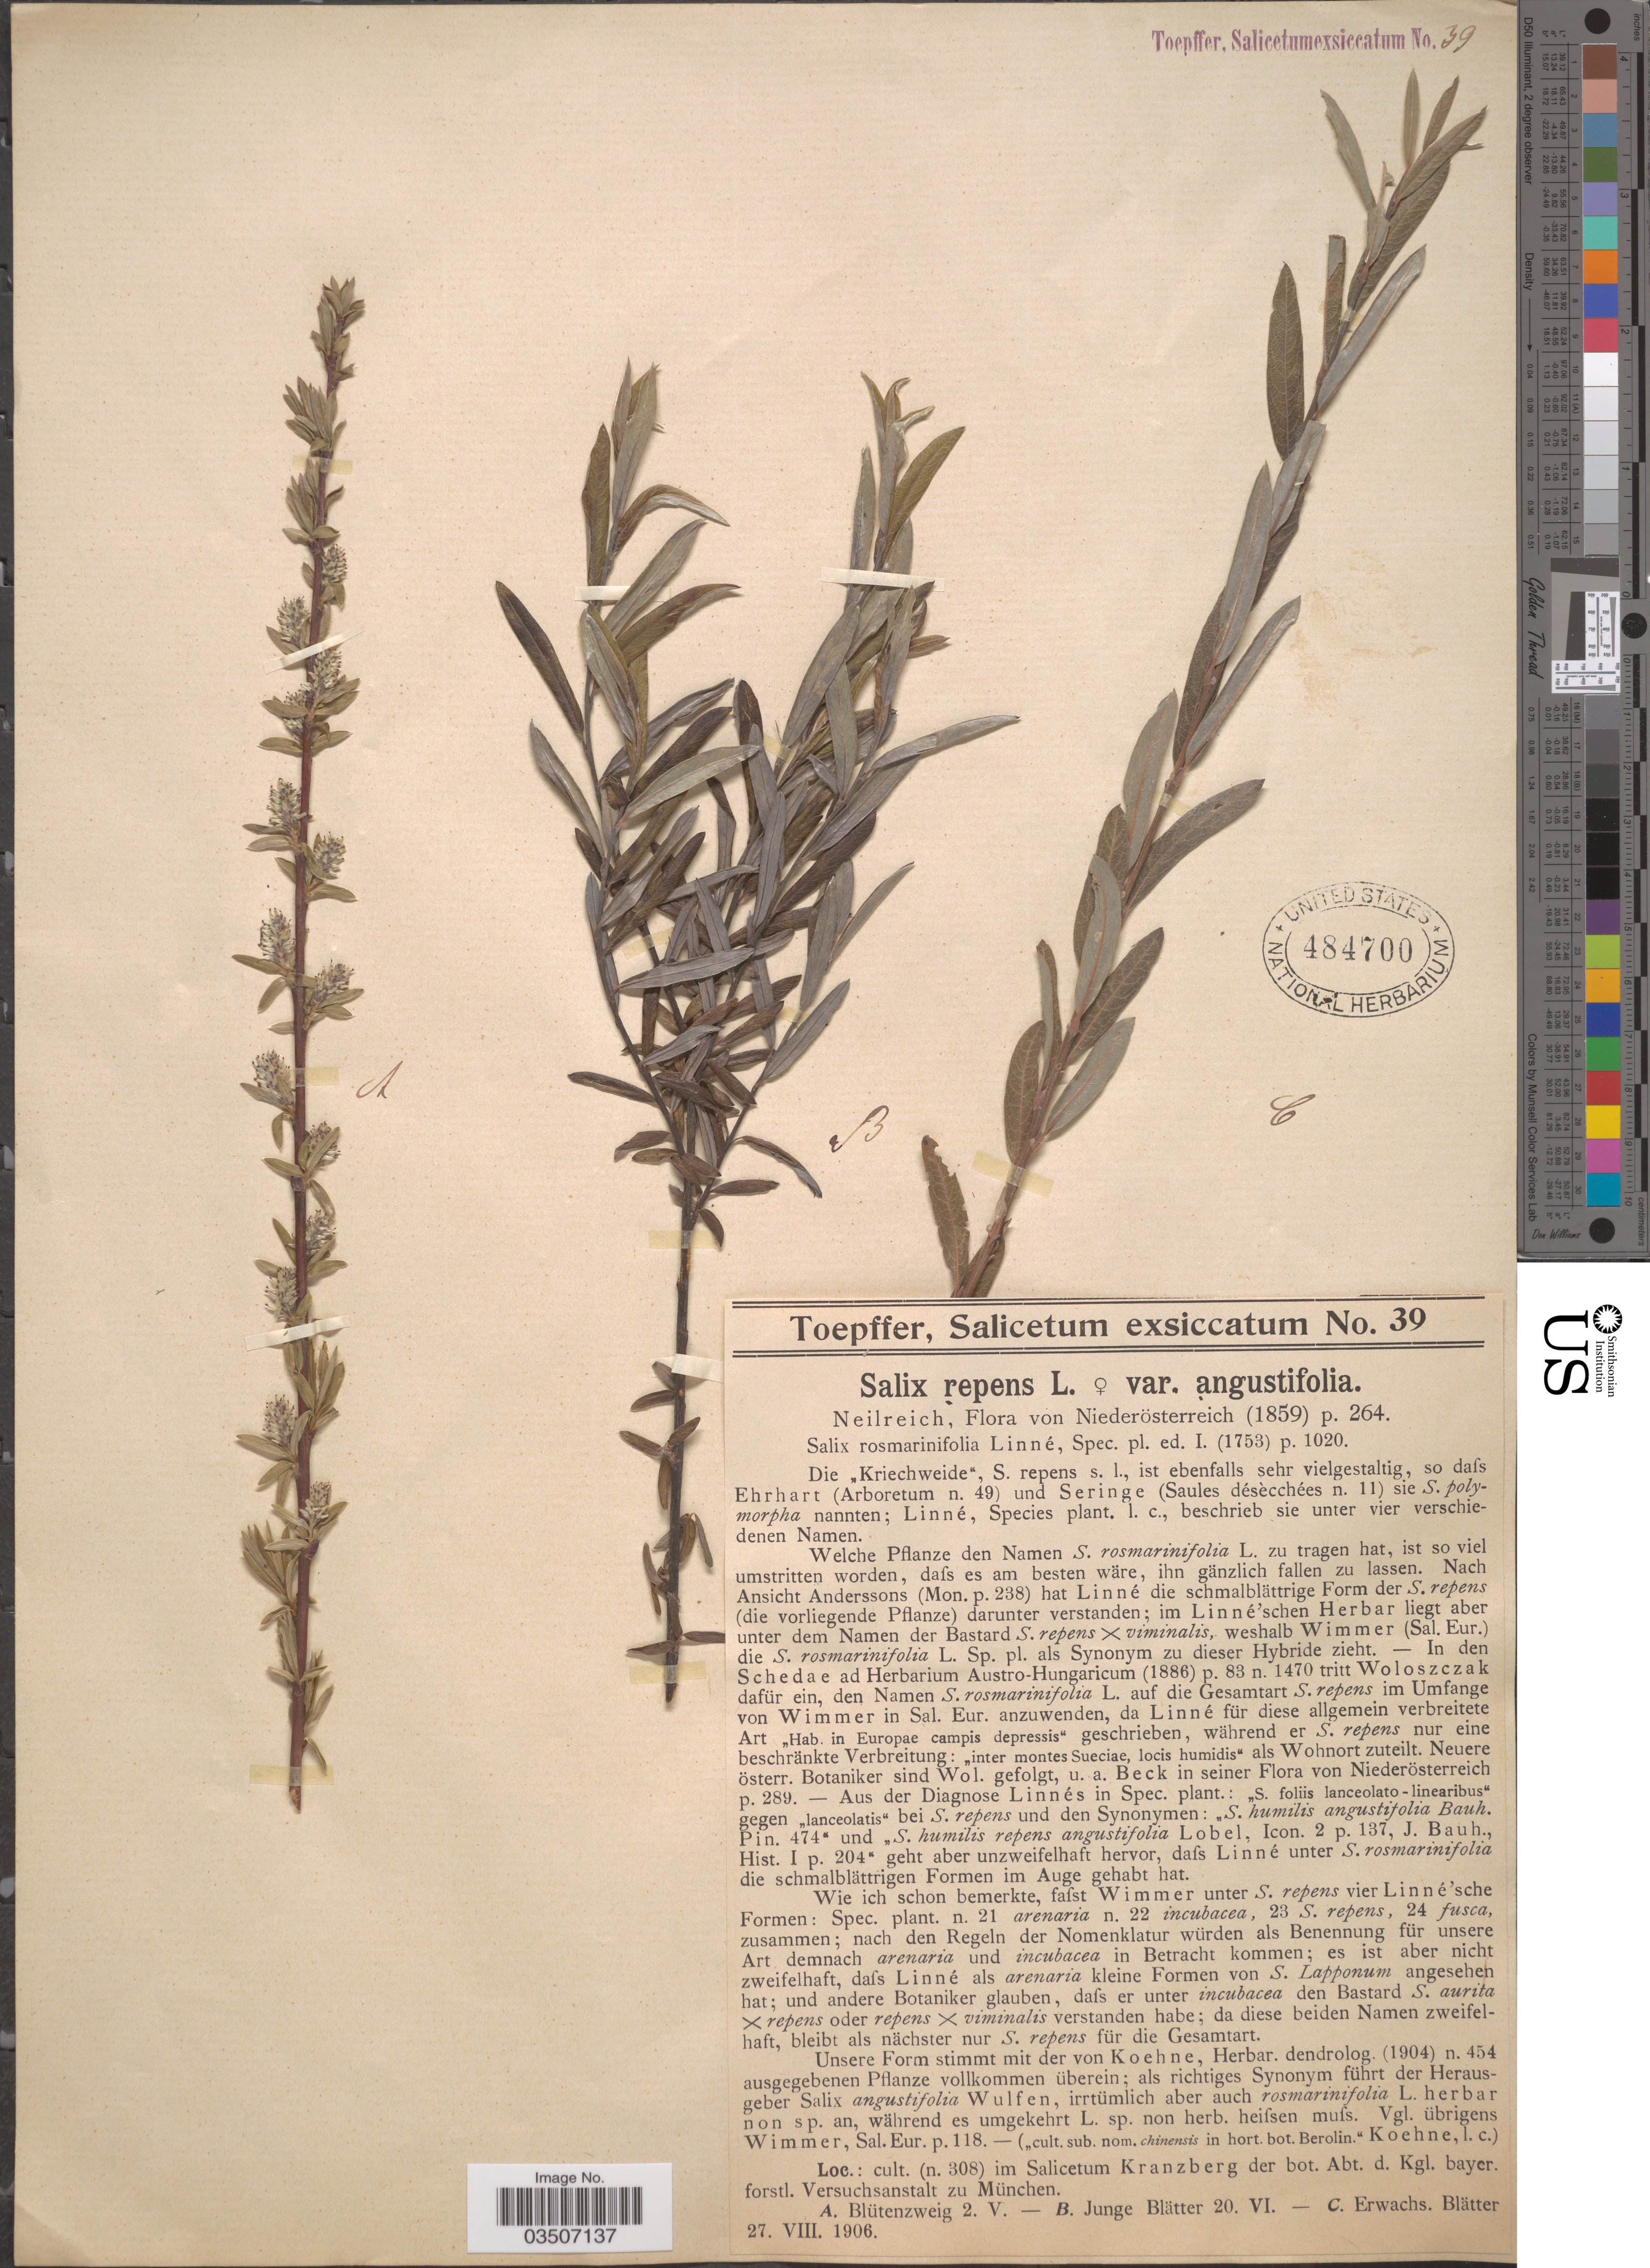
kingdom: Plantae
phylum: Tracheophyta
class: Magnoliopsida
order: Malpighiales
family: Salicaceae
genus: Salix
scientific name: Salix rosmarinifolia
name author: L.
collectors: A. Toepffer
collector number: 39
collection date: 1906-08-27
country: Germany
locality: Cult. (n. 308) im Salicetum Kranzberg der bot. Abt. d. Kgl. bayer. forstl. Versuchsanstalt zu München.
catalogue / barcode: US 484700